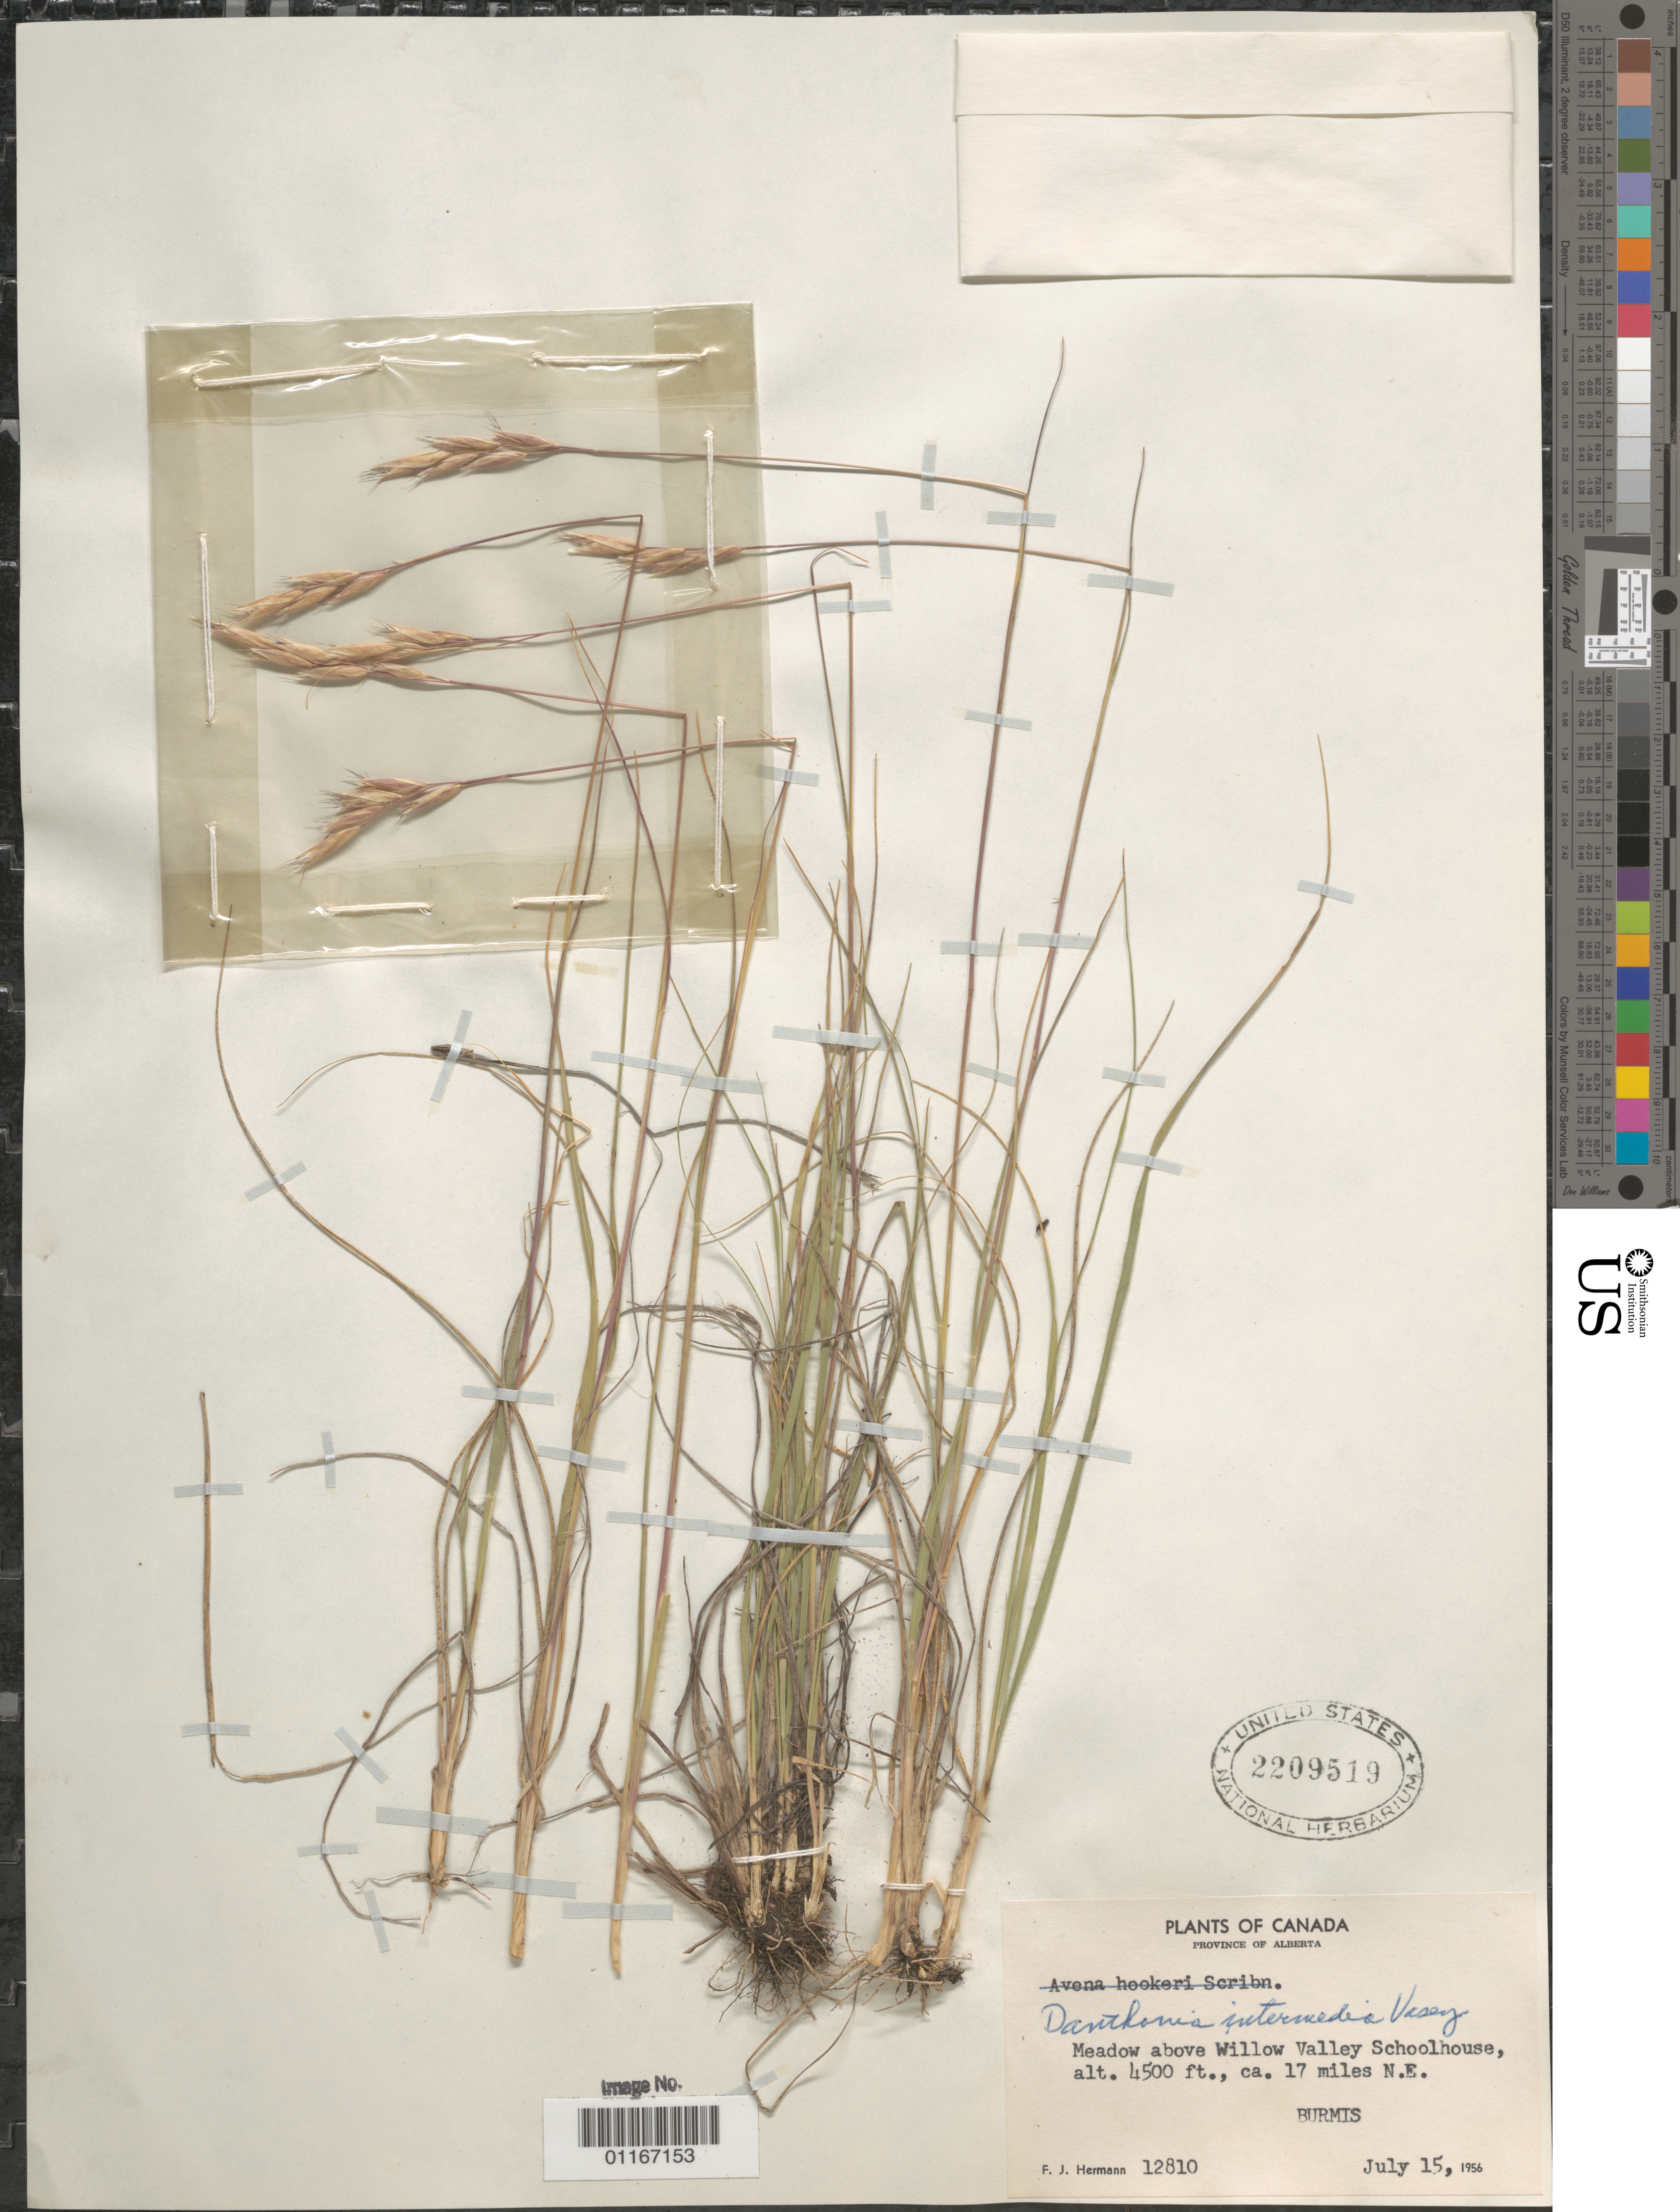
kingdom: Plantae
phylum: Tracheophyta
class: Liliopsida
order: Poales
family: Poaceae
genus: Danthonia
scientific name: Danthonia intermedia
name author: Vasey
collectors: F. J. Hermann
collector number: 12810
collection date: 1956-07-15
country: Canada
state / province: Alberta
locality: Meadow above Willow Valley Schoolhouse, ca. 17 miles NE of Burmis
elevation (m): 1372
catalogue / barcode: US 2209519